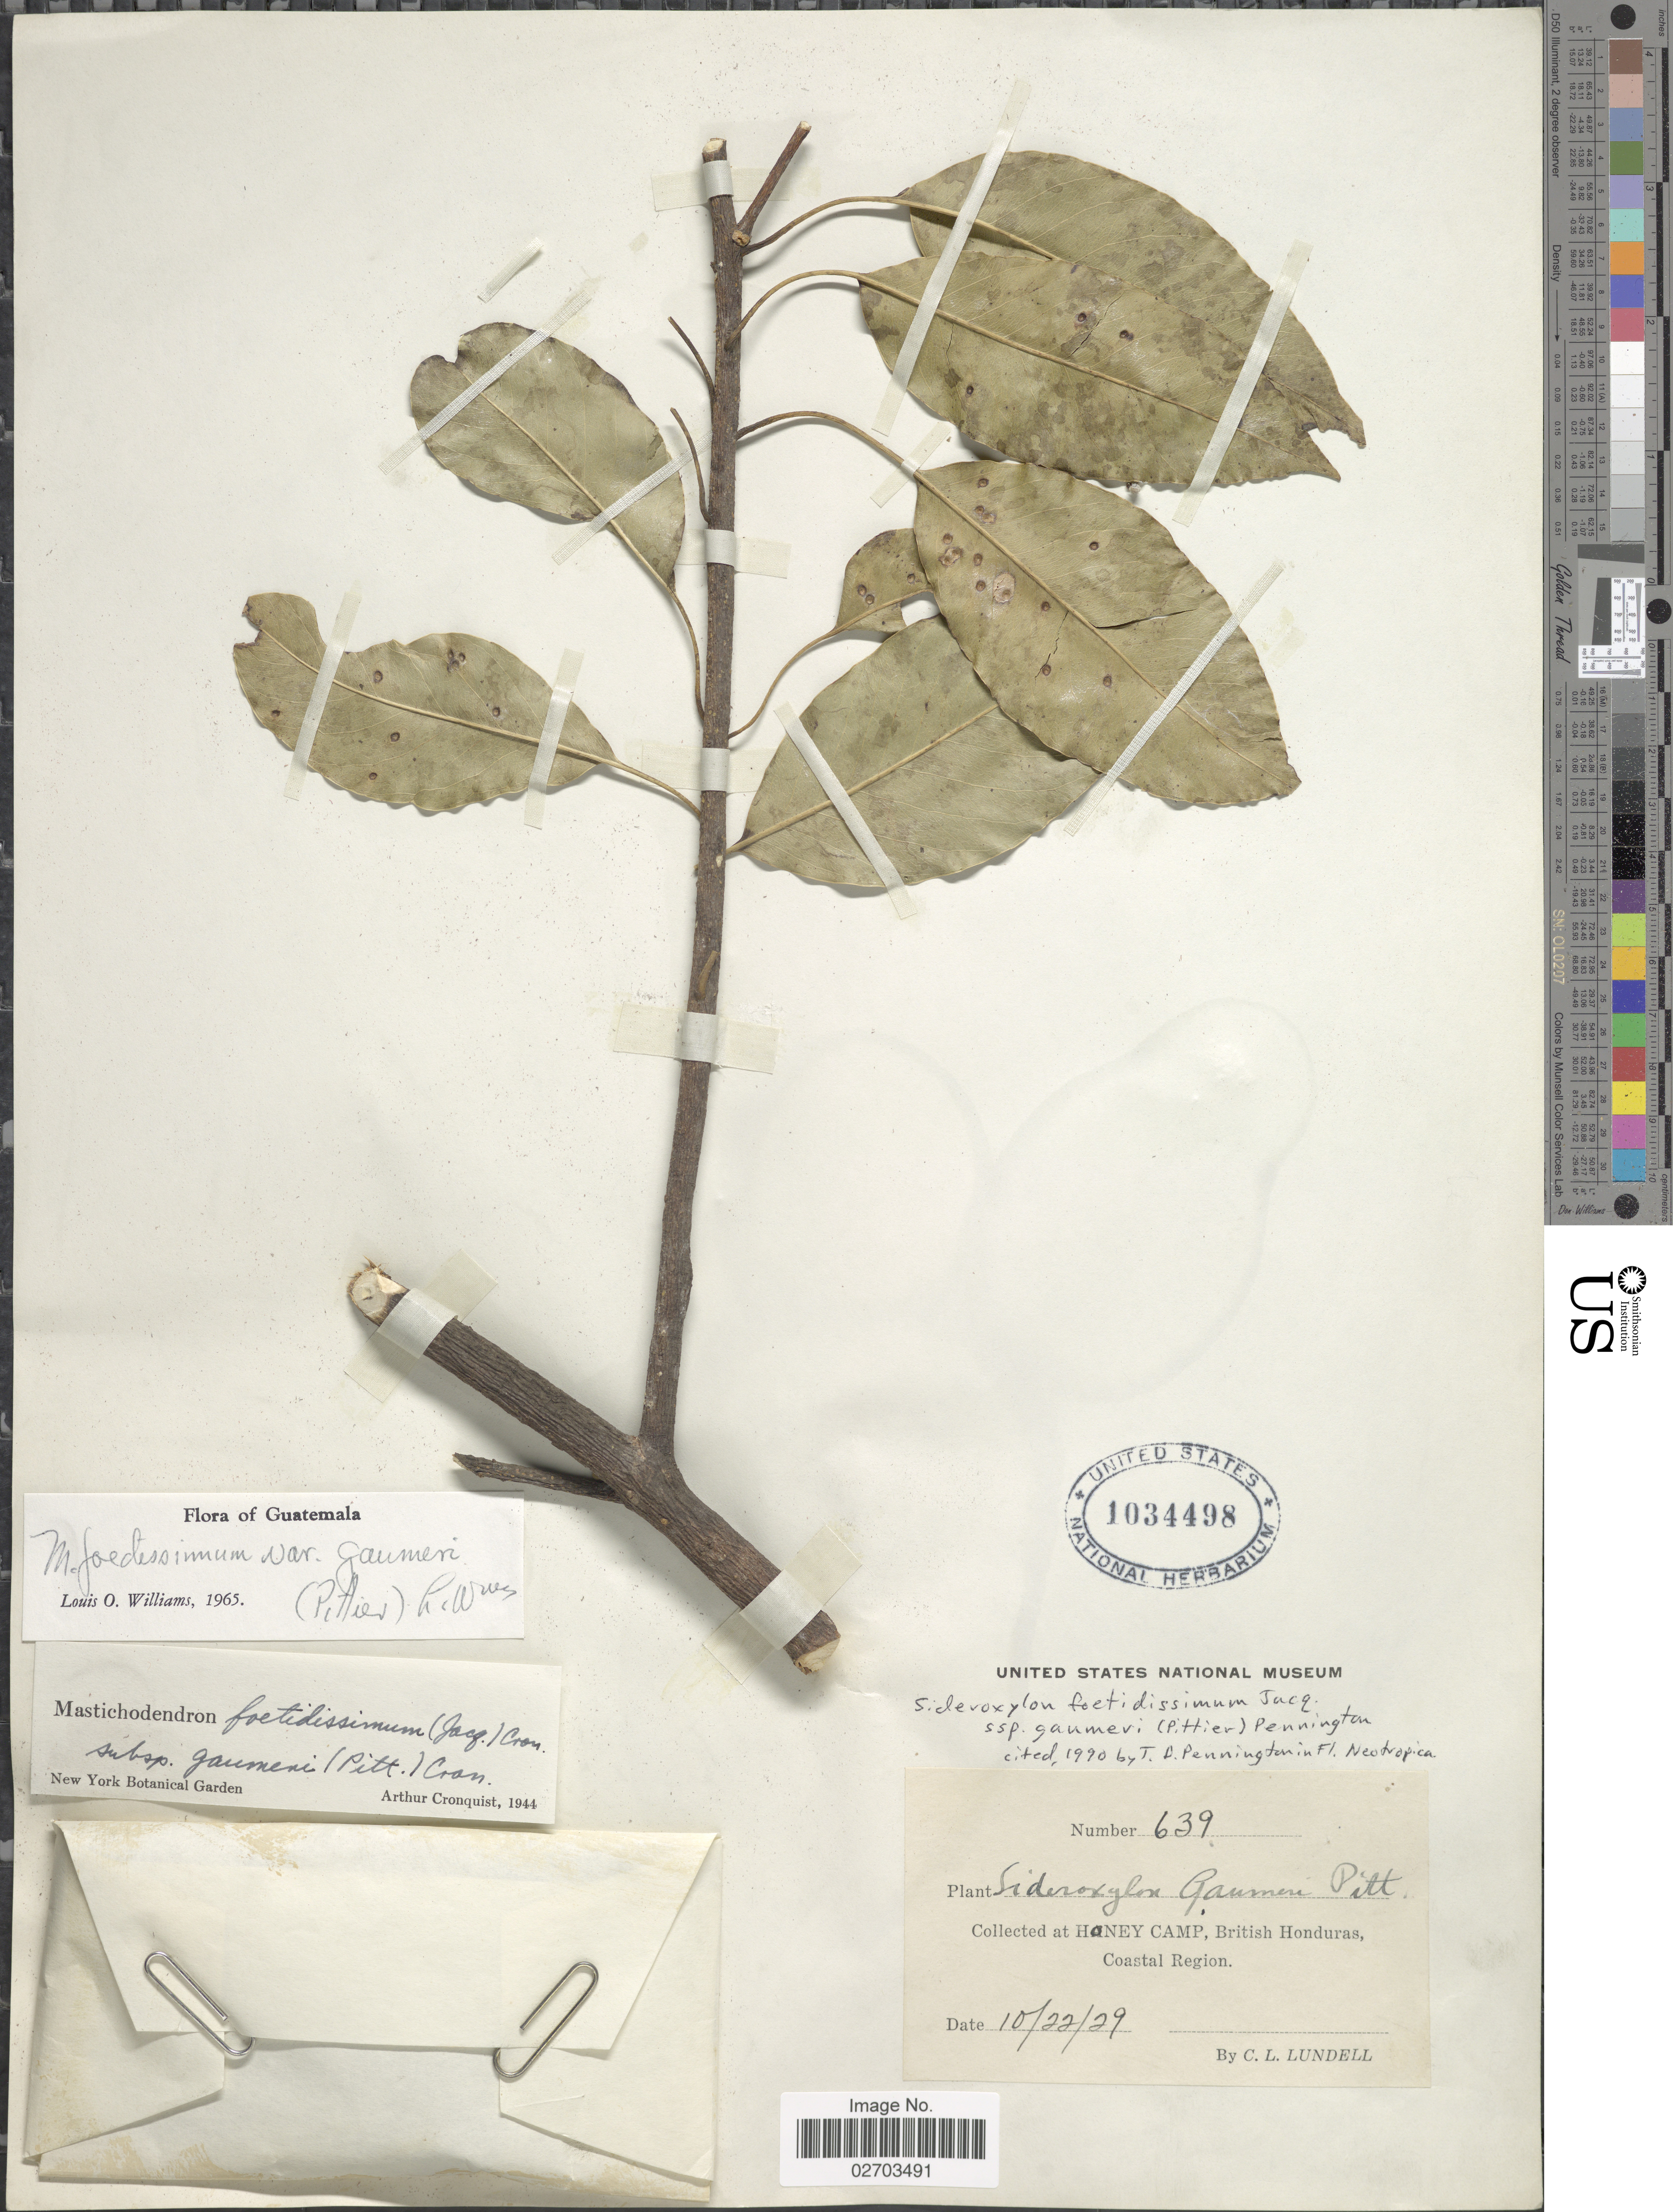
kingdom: Plantae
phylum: Tracheophyta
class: Magnoliopsida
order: Ericales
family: Sapotaceae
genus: Sideroxylon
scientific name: Sideroxylon foetidissimum subsp. gaumeri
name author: (Pittier) T.D. Penn.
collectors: C. L. Lundell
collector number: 639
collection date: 1929-10-22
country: Belize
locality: Honey Camp, British Honduras, Coastal Region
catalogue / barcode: US 1034498